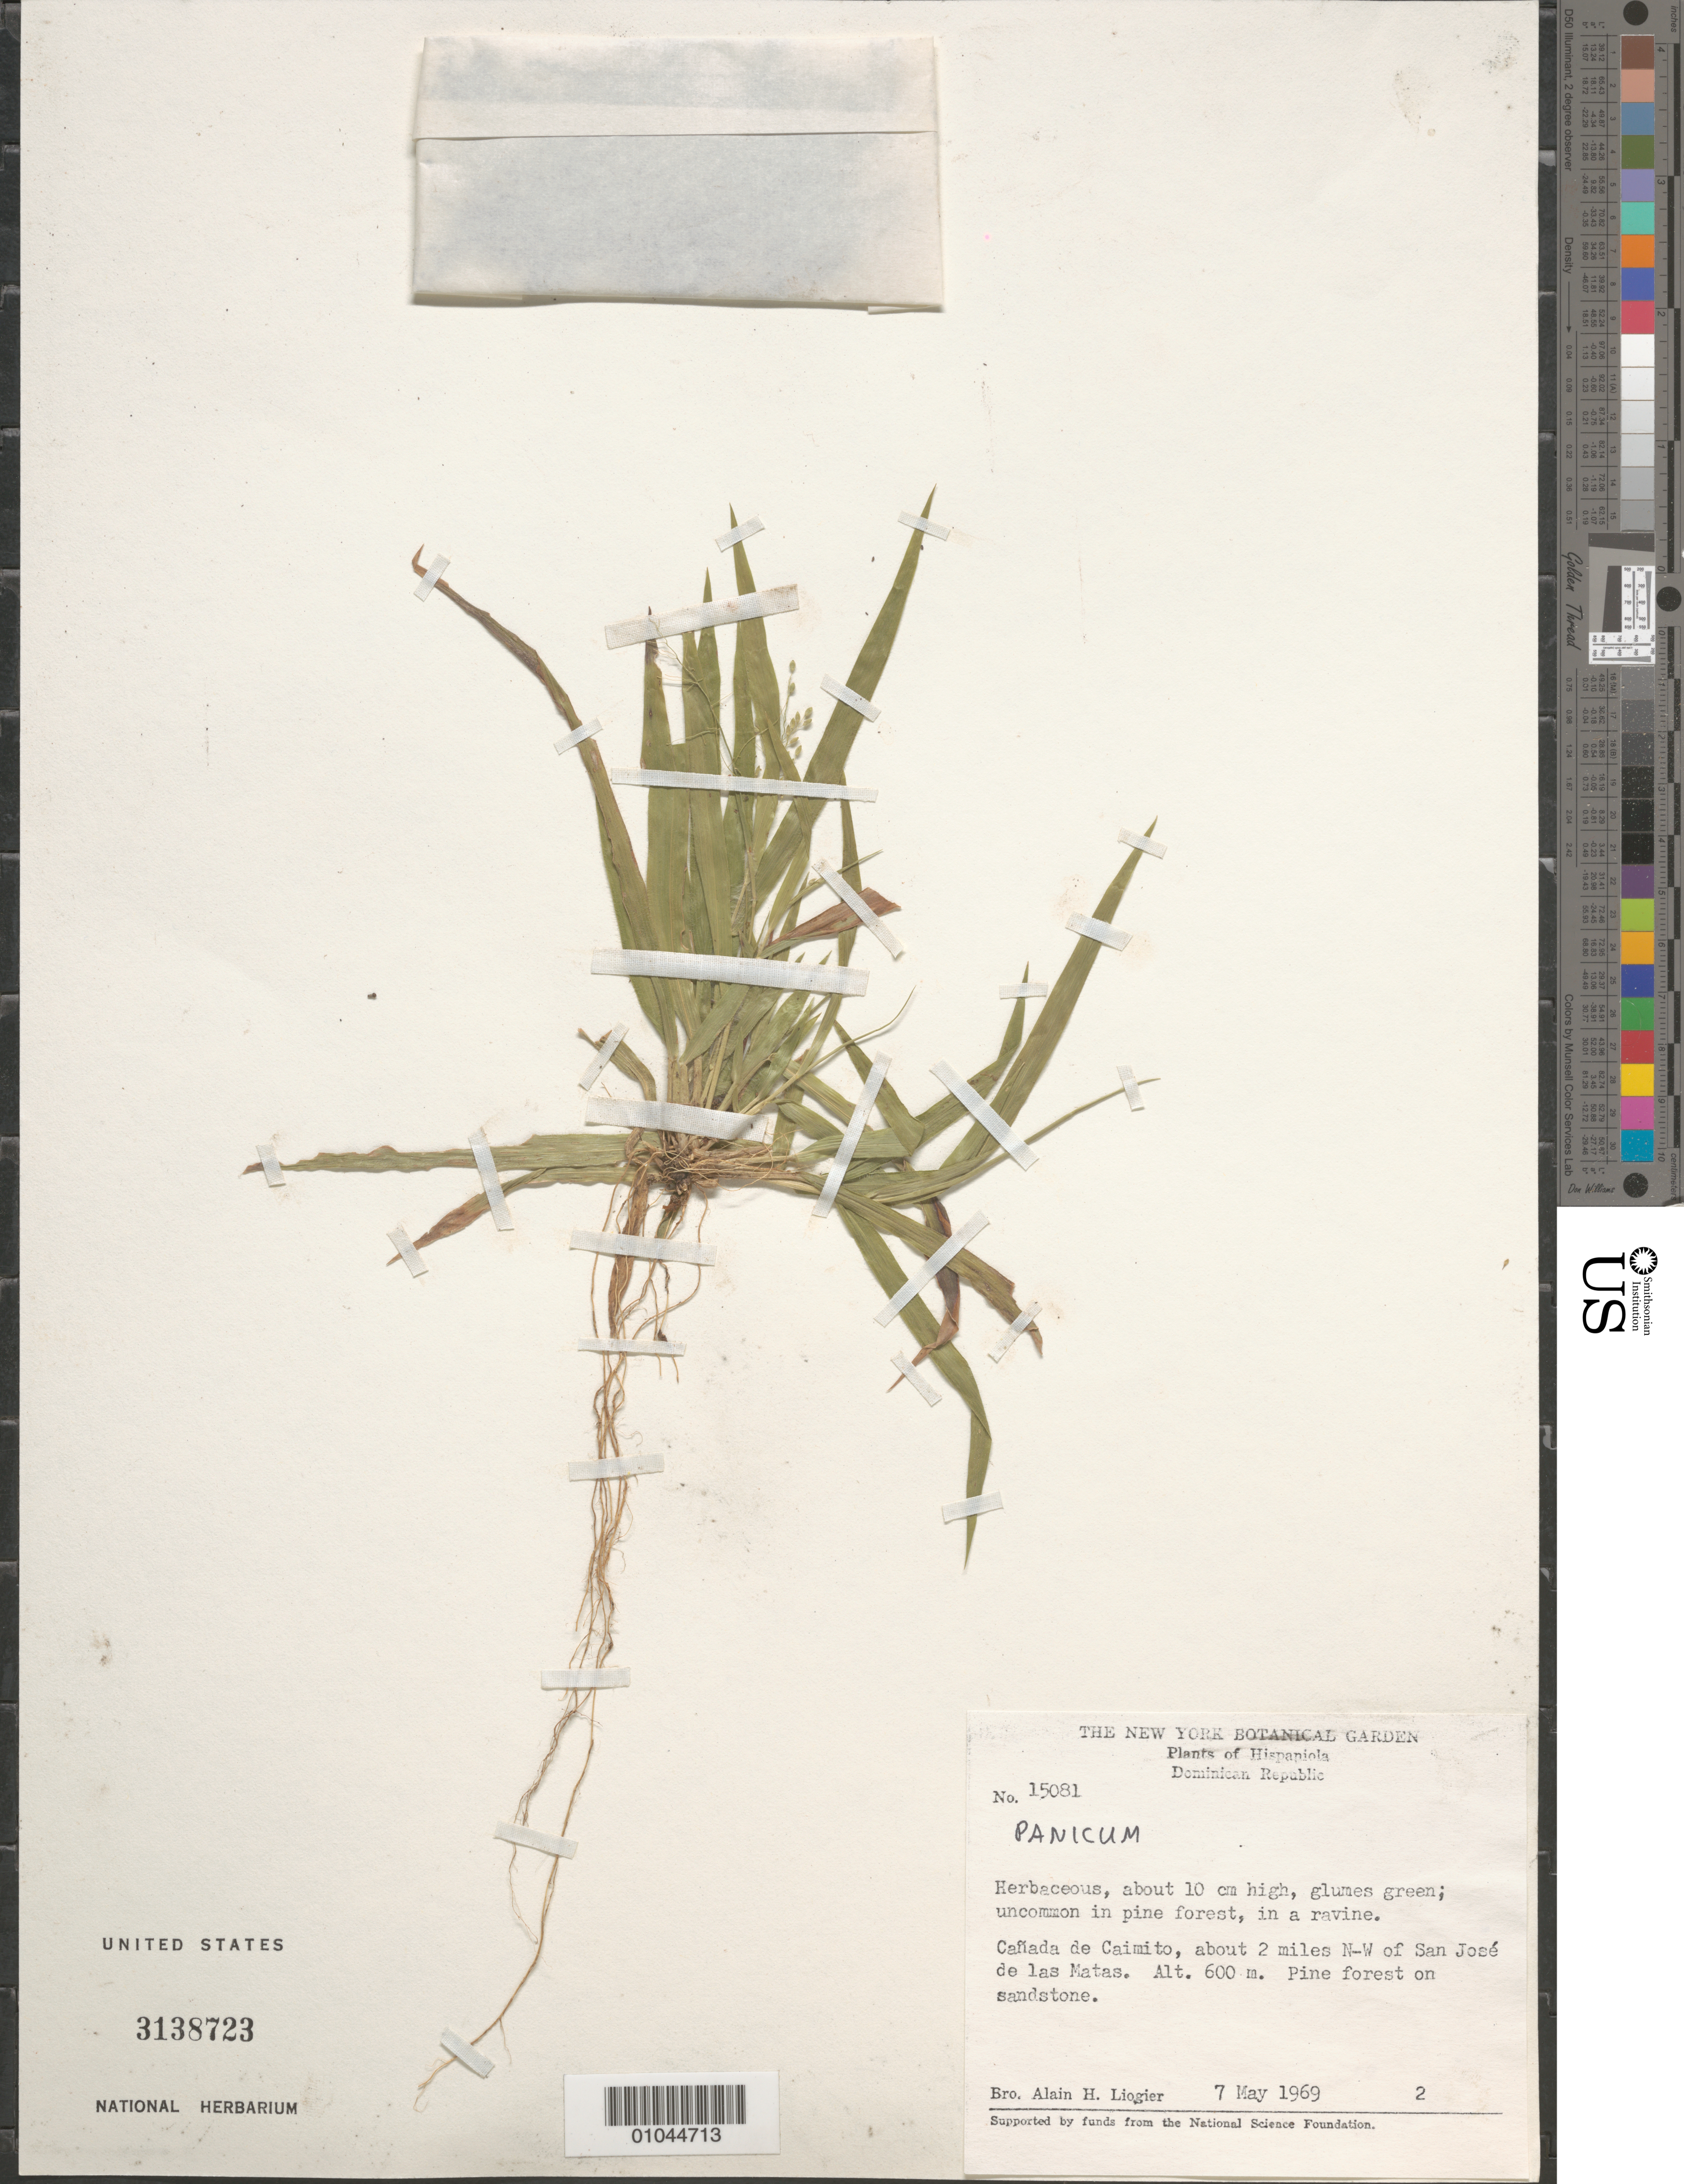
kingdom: Plantae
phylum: Tracheophyta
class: Liliopsida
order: Poales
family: Poaceae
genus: Panicum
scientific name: Panicum sp.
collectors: A. H. Liogier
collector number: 15081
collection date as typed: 07 May 1969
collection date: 1969-05-07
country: Dominican Republic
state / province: Santiago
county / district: San José de las Matas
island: Hispaniola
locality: Canada de Caimito, about 2 miles NW of San Jose de las Matas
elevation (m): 600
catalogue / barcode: US 3138723